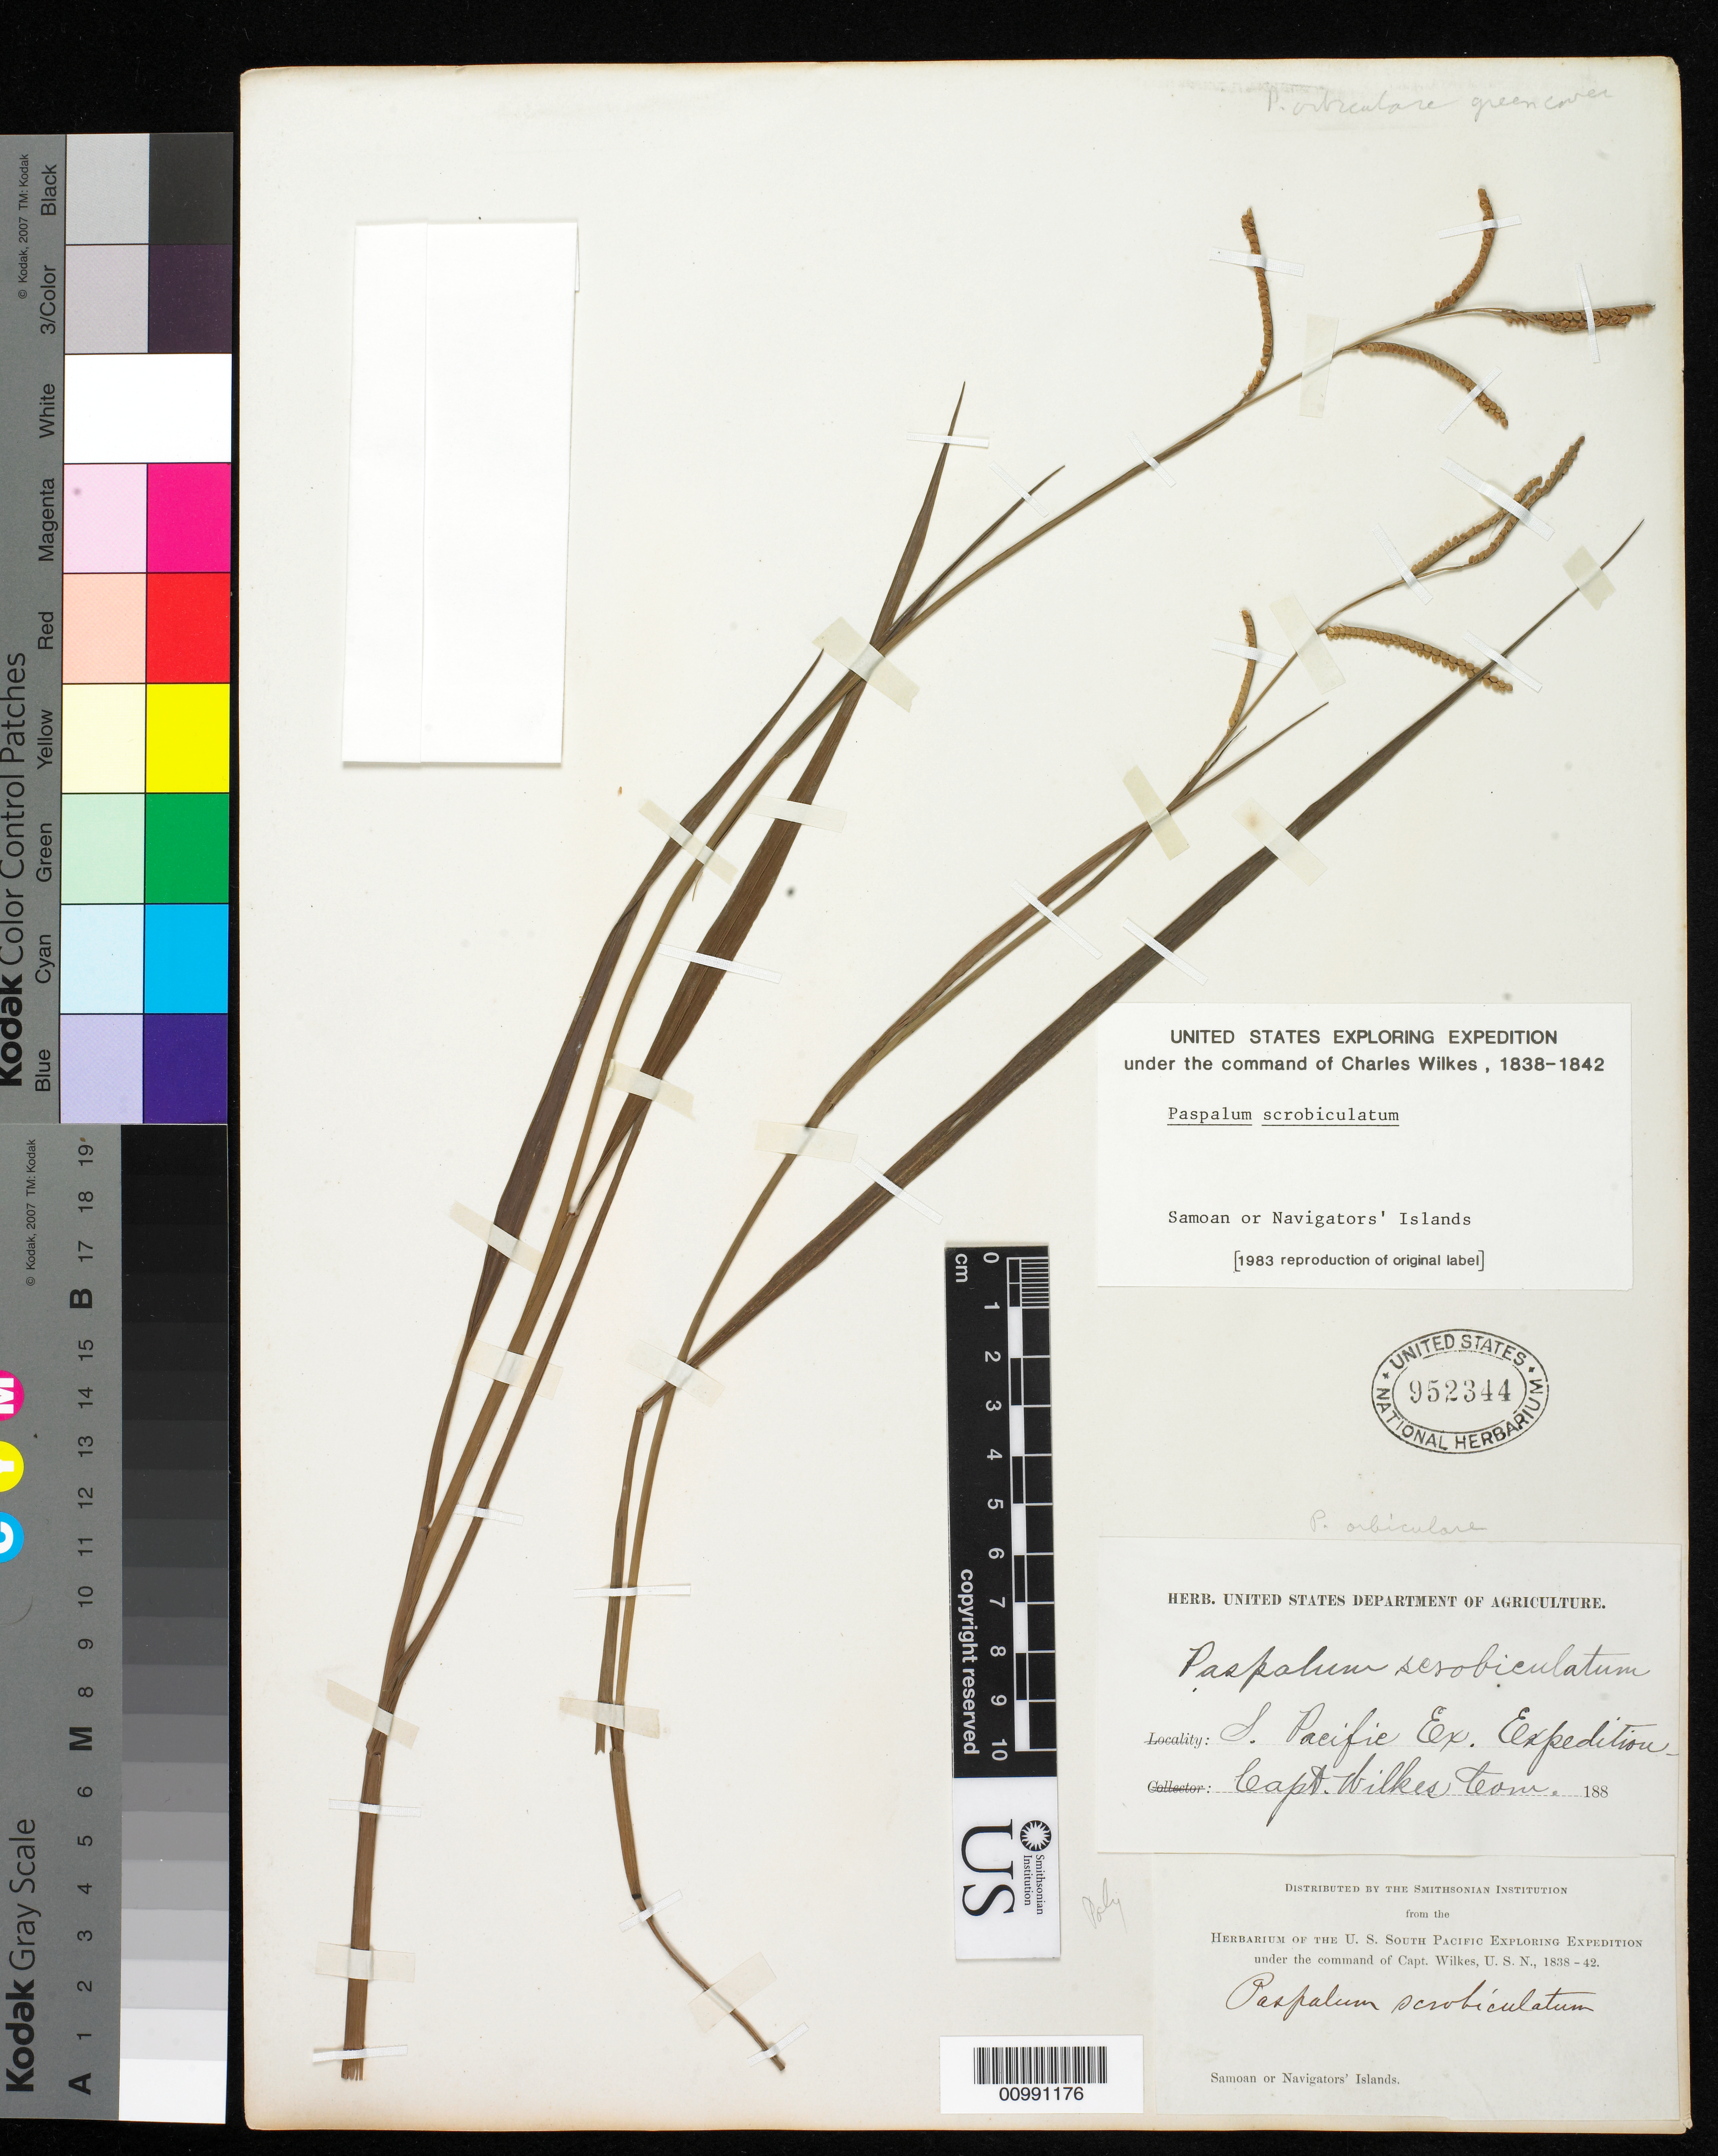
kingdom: Plantae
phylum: Tracheophyta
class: Liliopsida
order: Poales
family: Poaceae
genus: Paspalum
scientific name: Paspalum scrobiculatum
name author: L.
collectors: Wilkes Explor. Exped.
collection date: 1838/1842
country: American Samoa / Samoa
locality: Samoan Islands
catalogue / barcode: US 952344